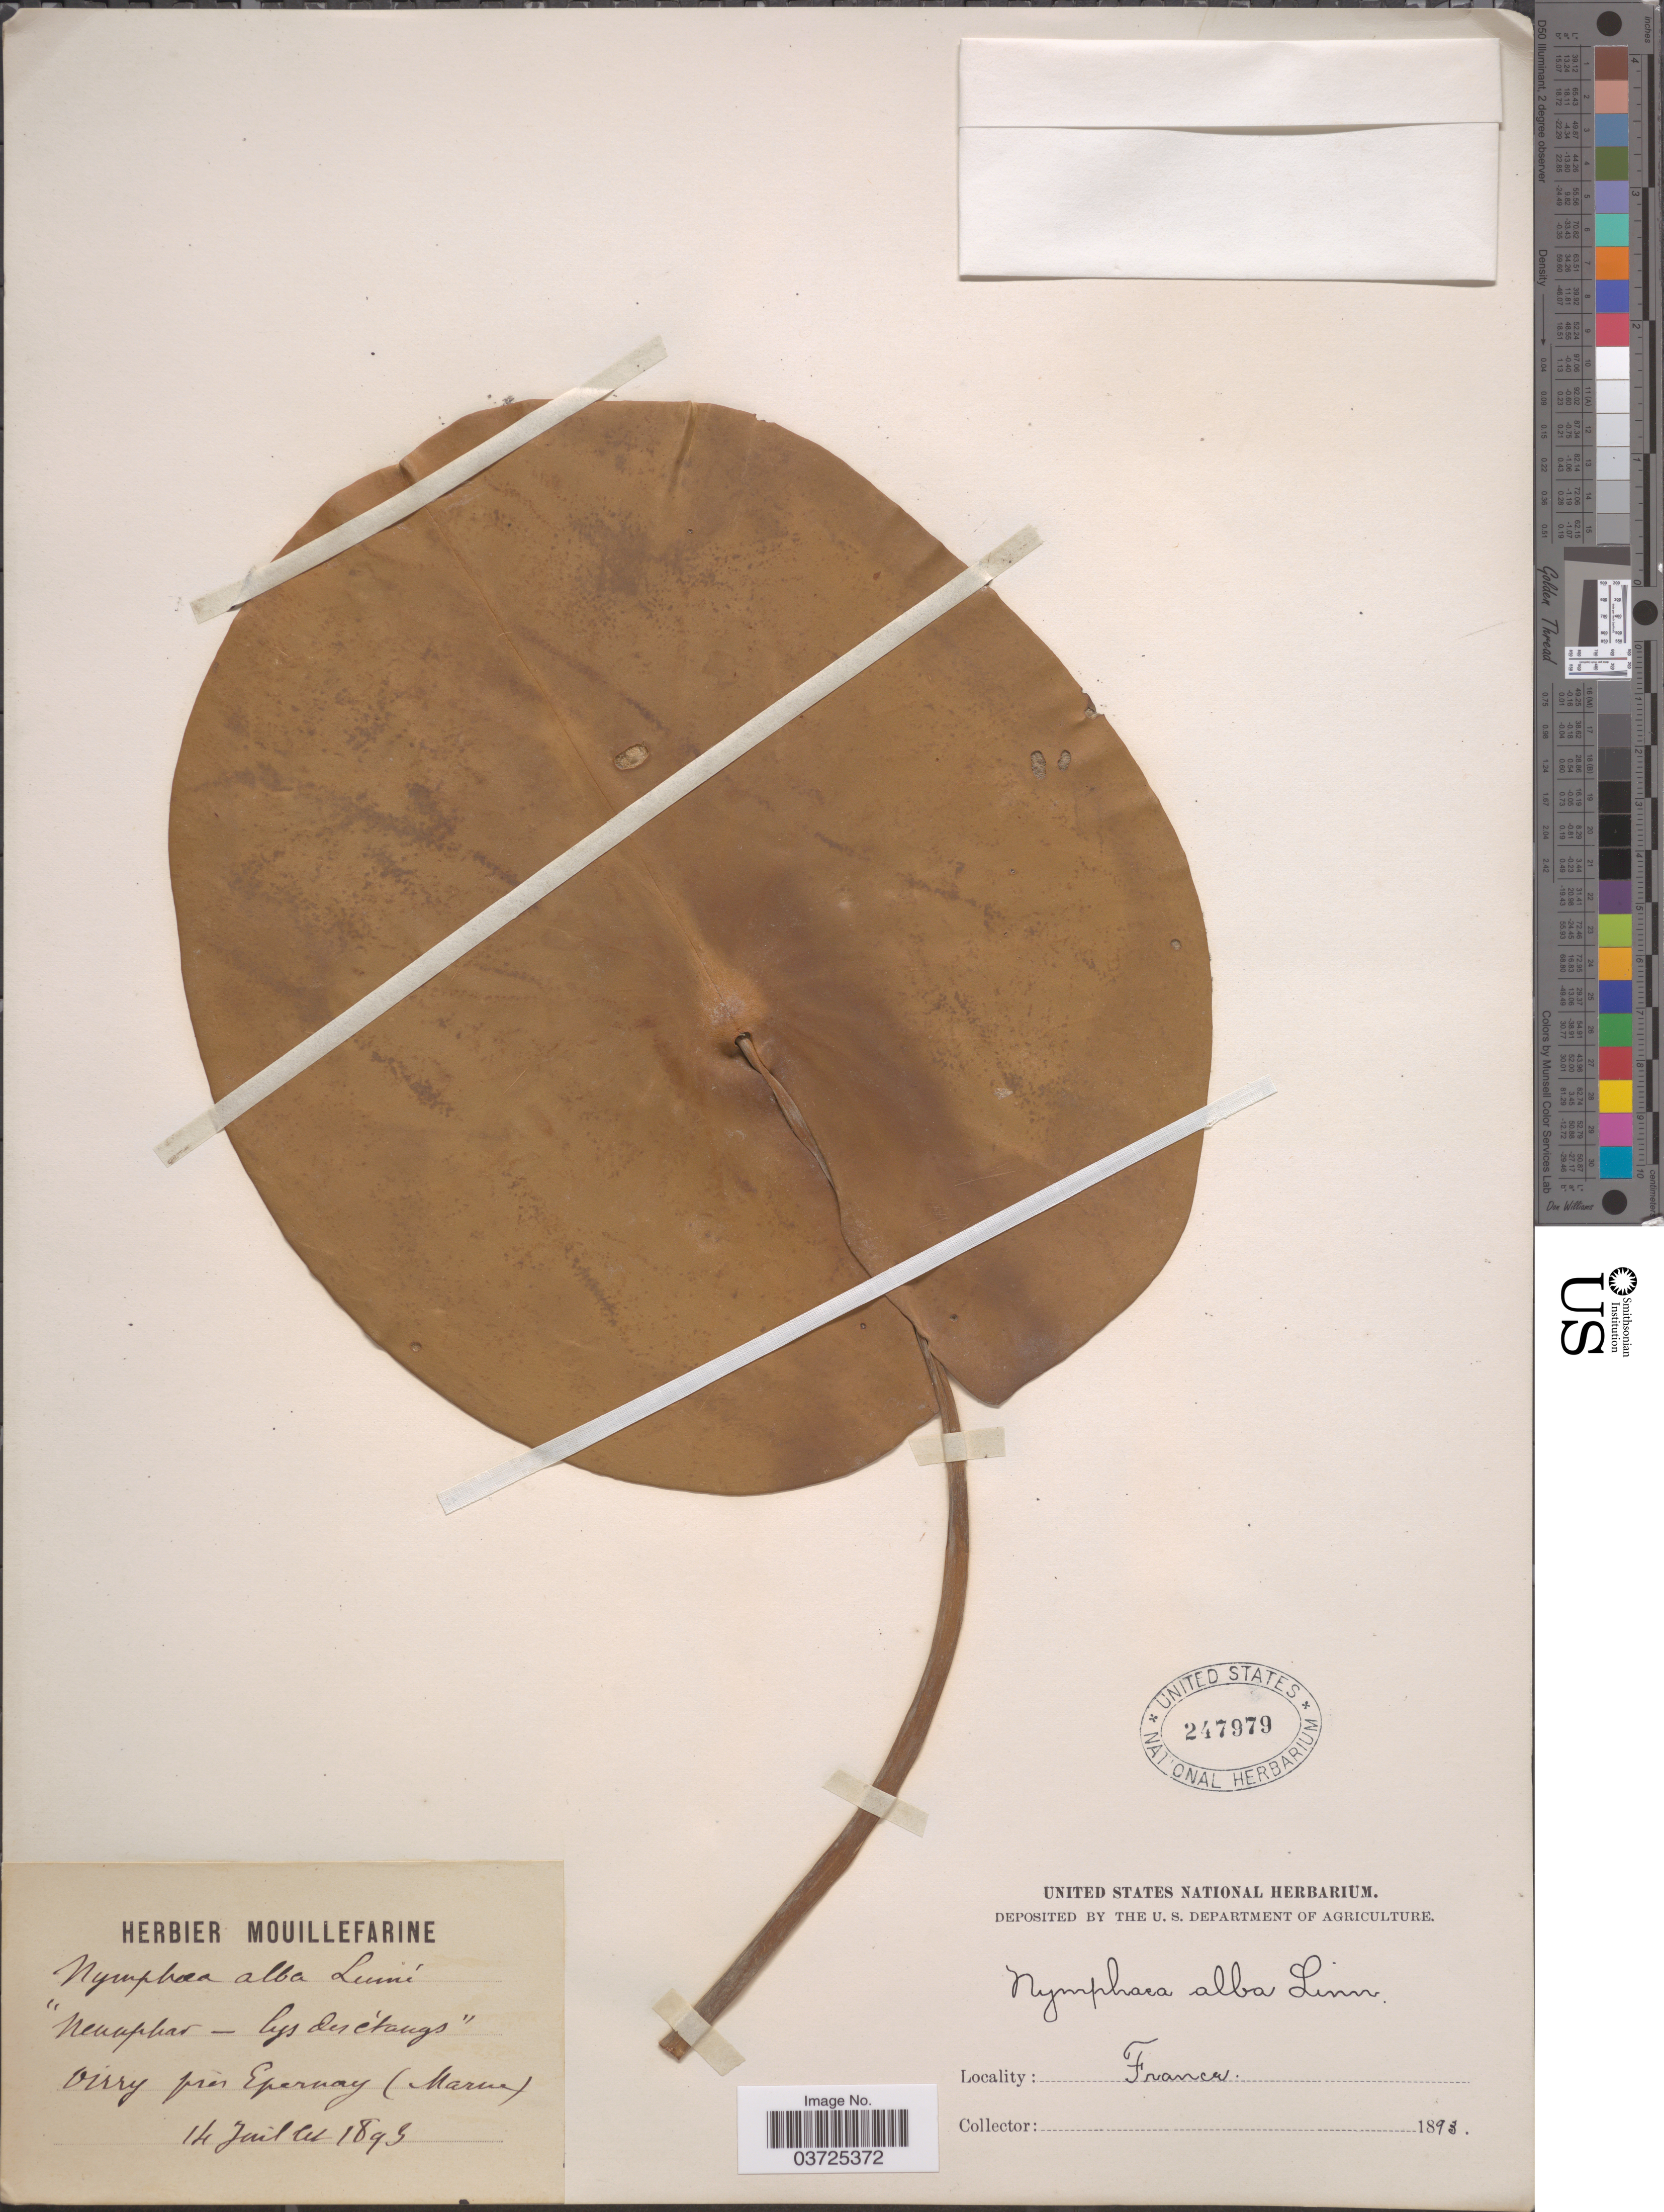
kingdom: Plantae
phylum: Tracheophyta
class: Magnoliopsida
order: Nymphaeales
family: Nymphaeaceae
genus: Nymphaea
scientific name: Nymphaea alba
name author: L.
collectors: ex herb. Mouillefarine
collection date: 1893-07-14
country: France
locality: Epernay (Marne).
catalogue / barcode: US 247979